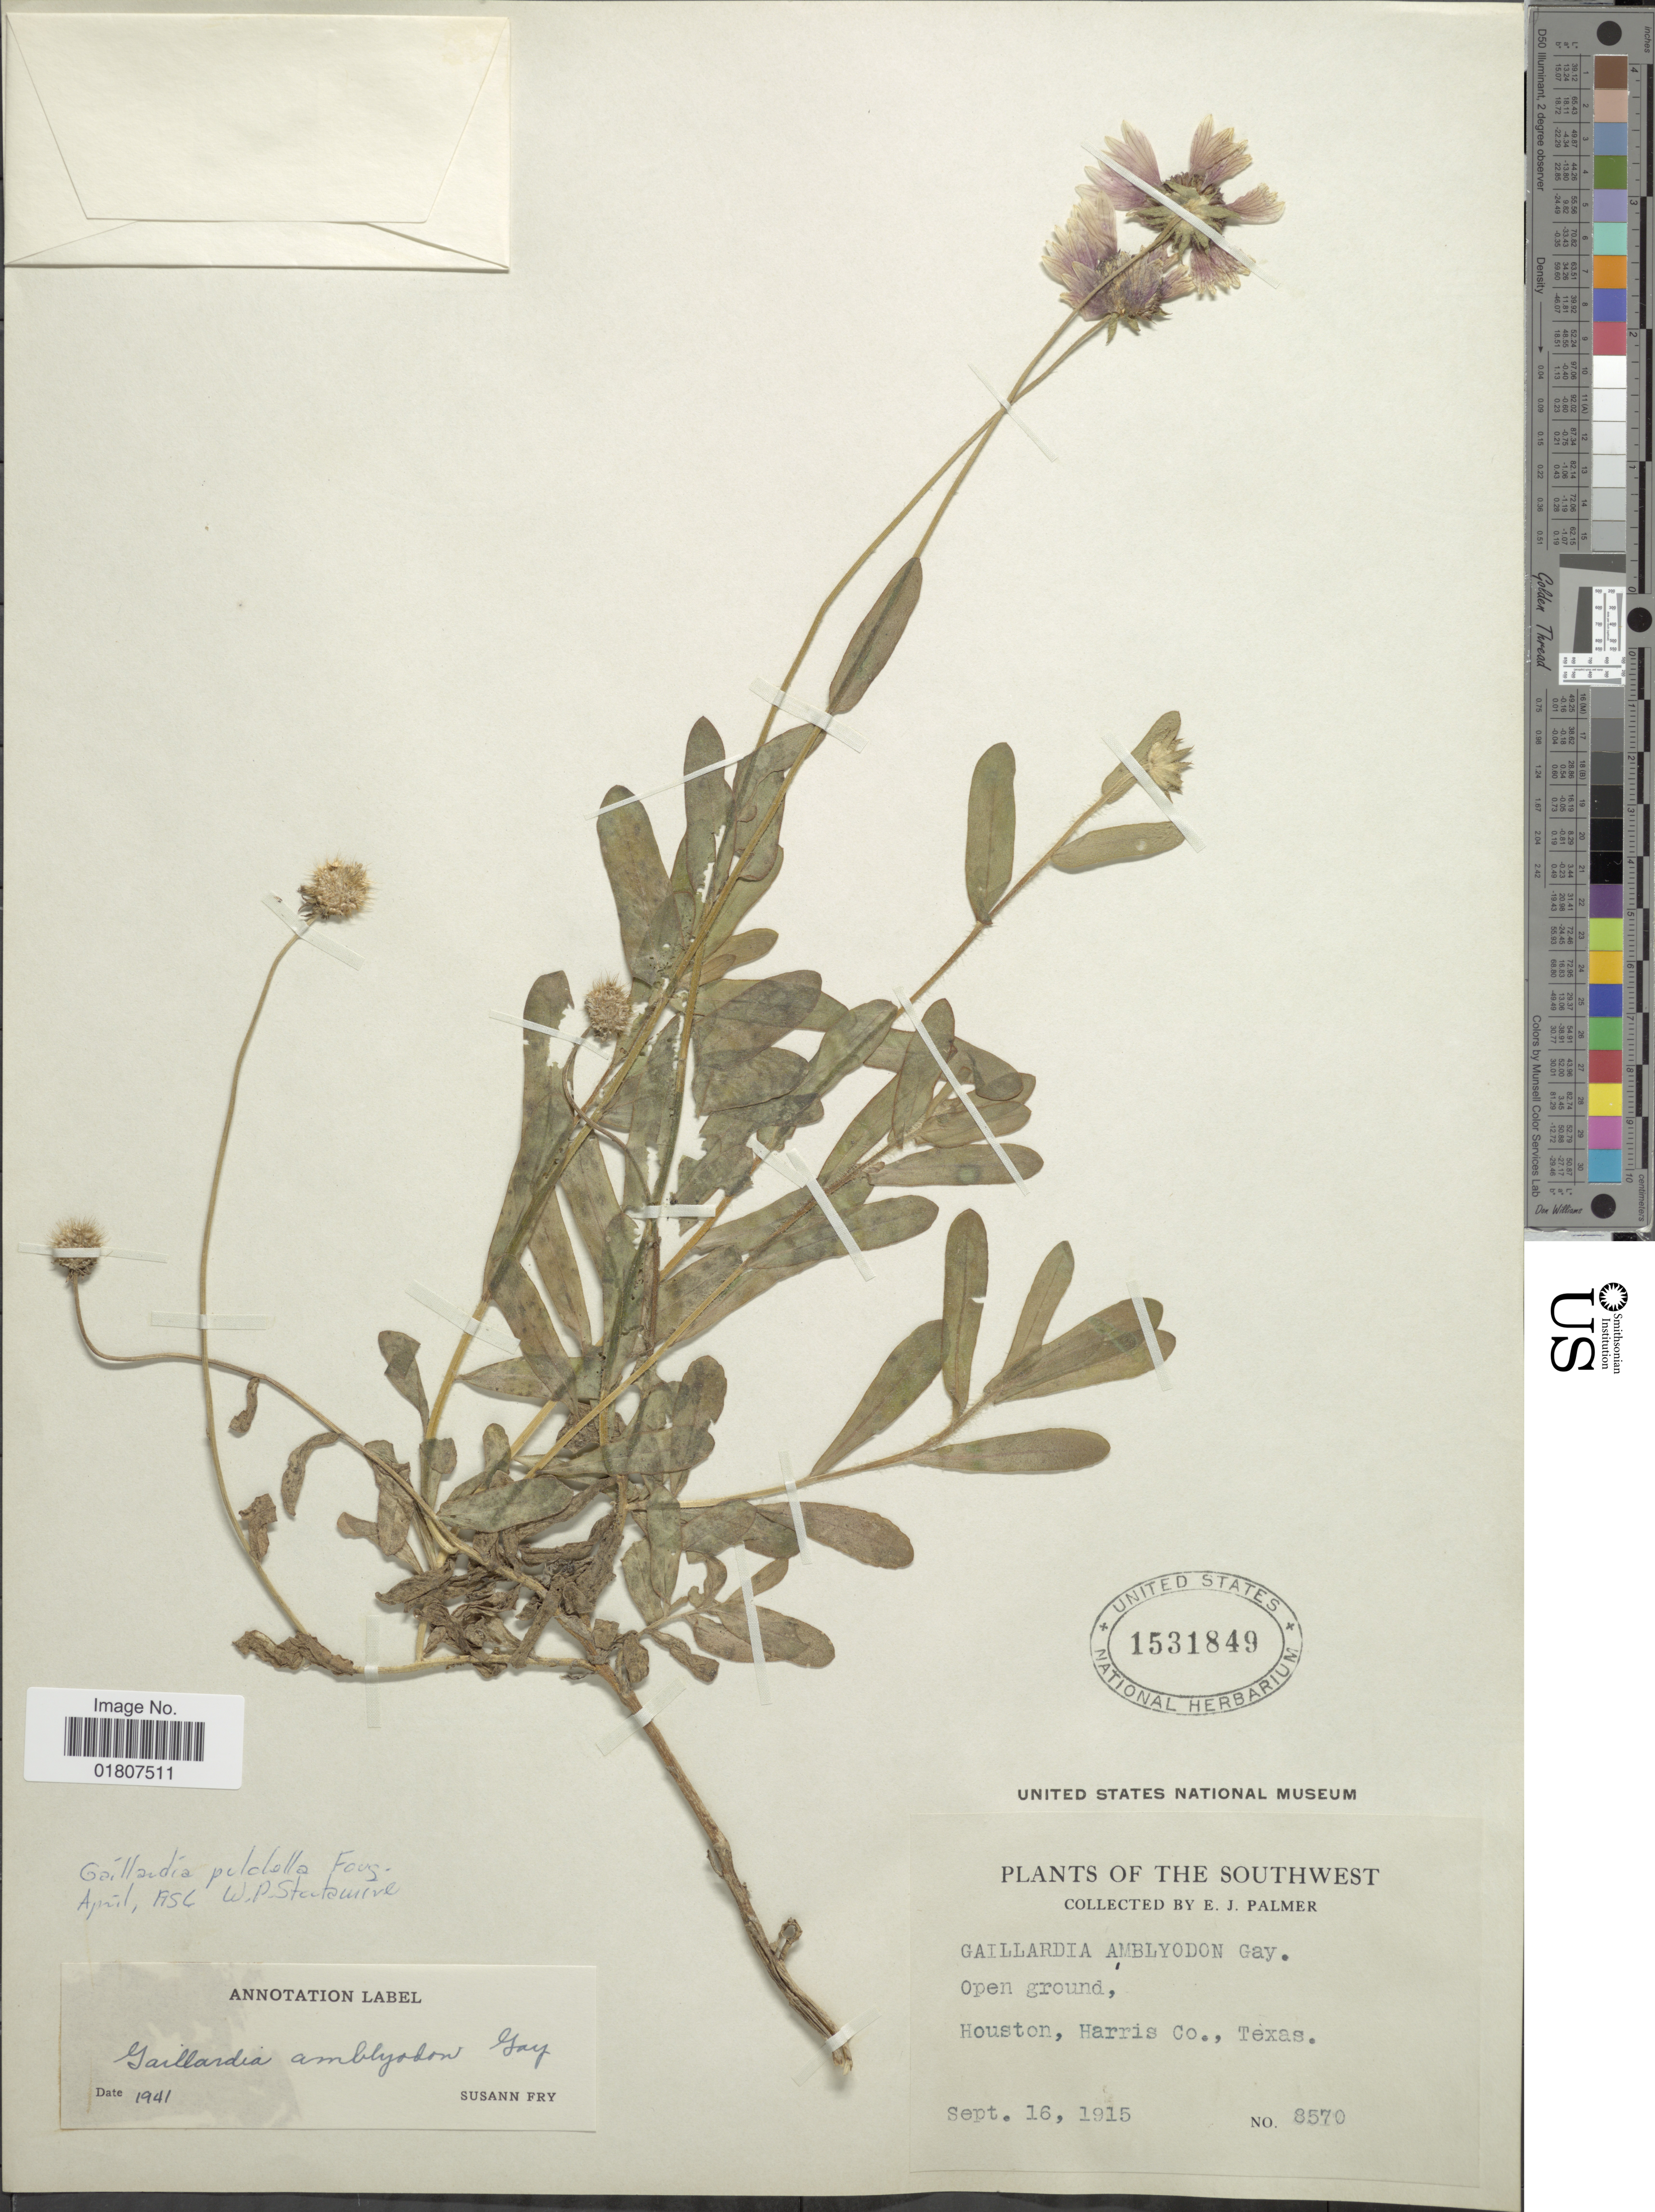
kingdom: Plantae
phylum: Tracheophyta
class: Magnoliopsida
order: Asterales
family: Asteraceae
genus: Gaillardia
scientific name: Gaillardia pulchella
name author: Foug.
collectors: E. J. Palmer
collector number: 8570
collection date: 1915-09-16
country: United States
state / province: Texas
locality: Houston, Harris Co. Southwest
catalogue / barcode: US 1531849